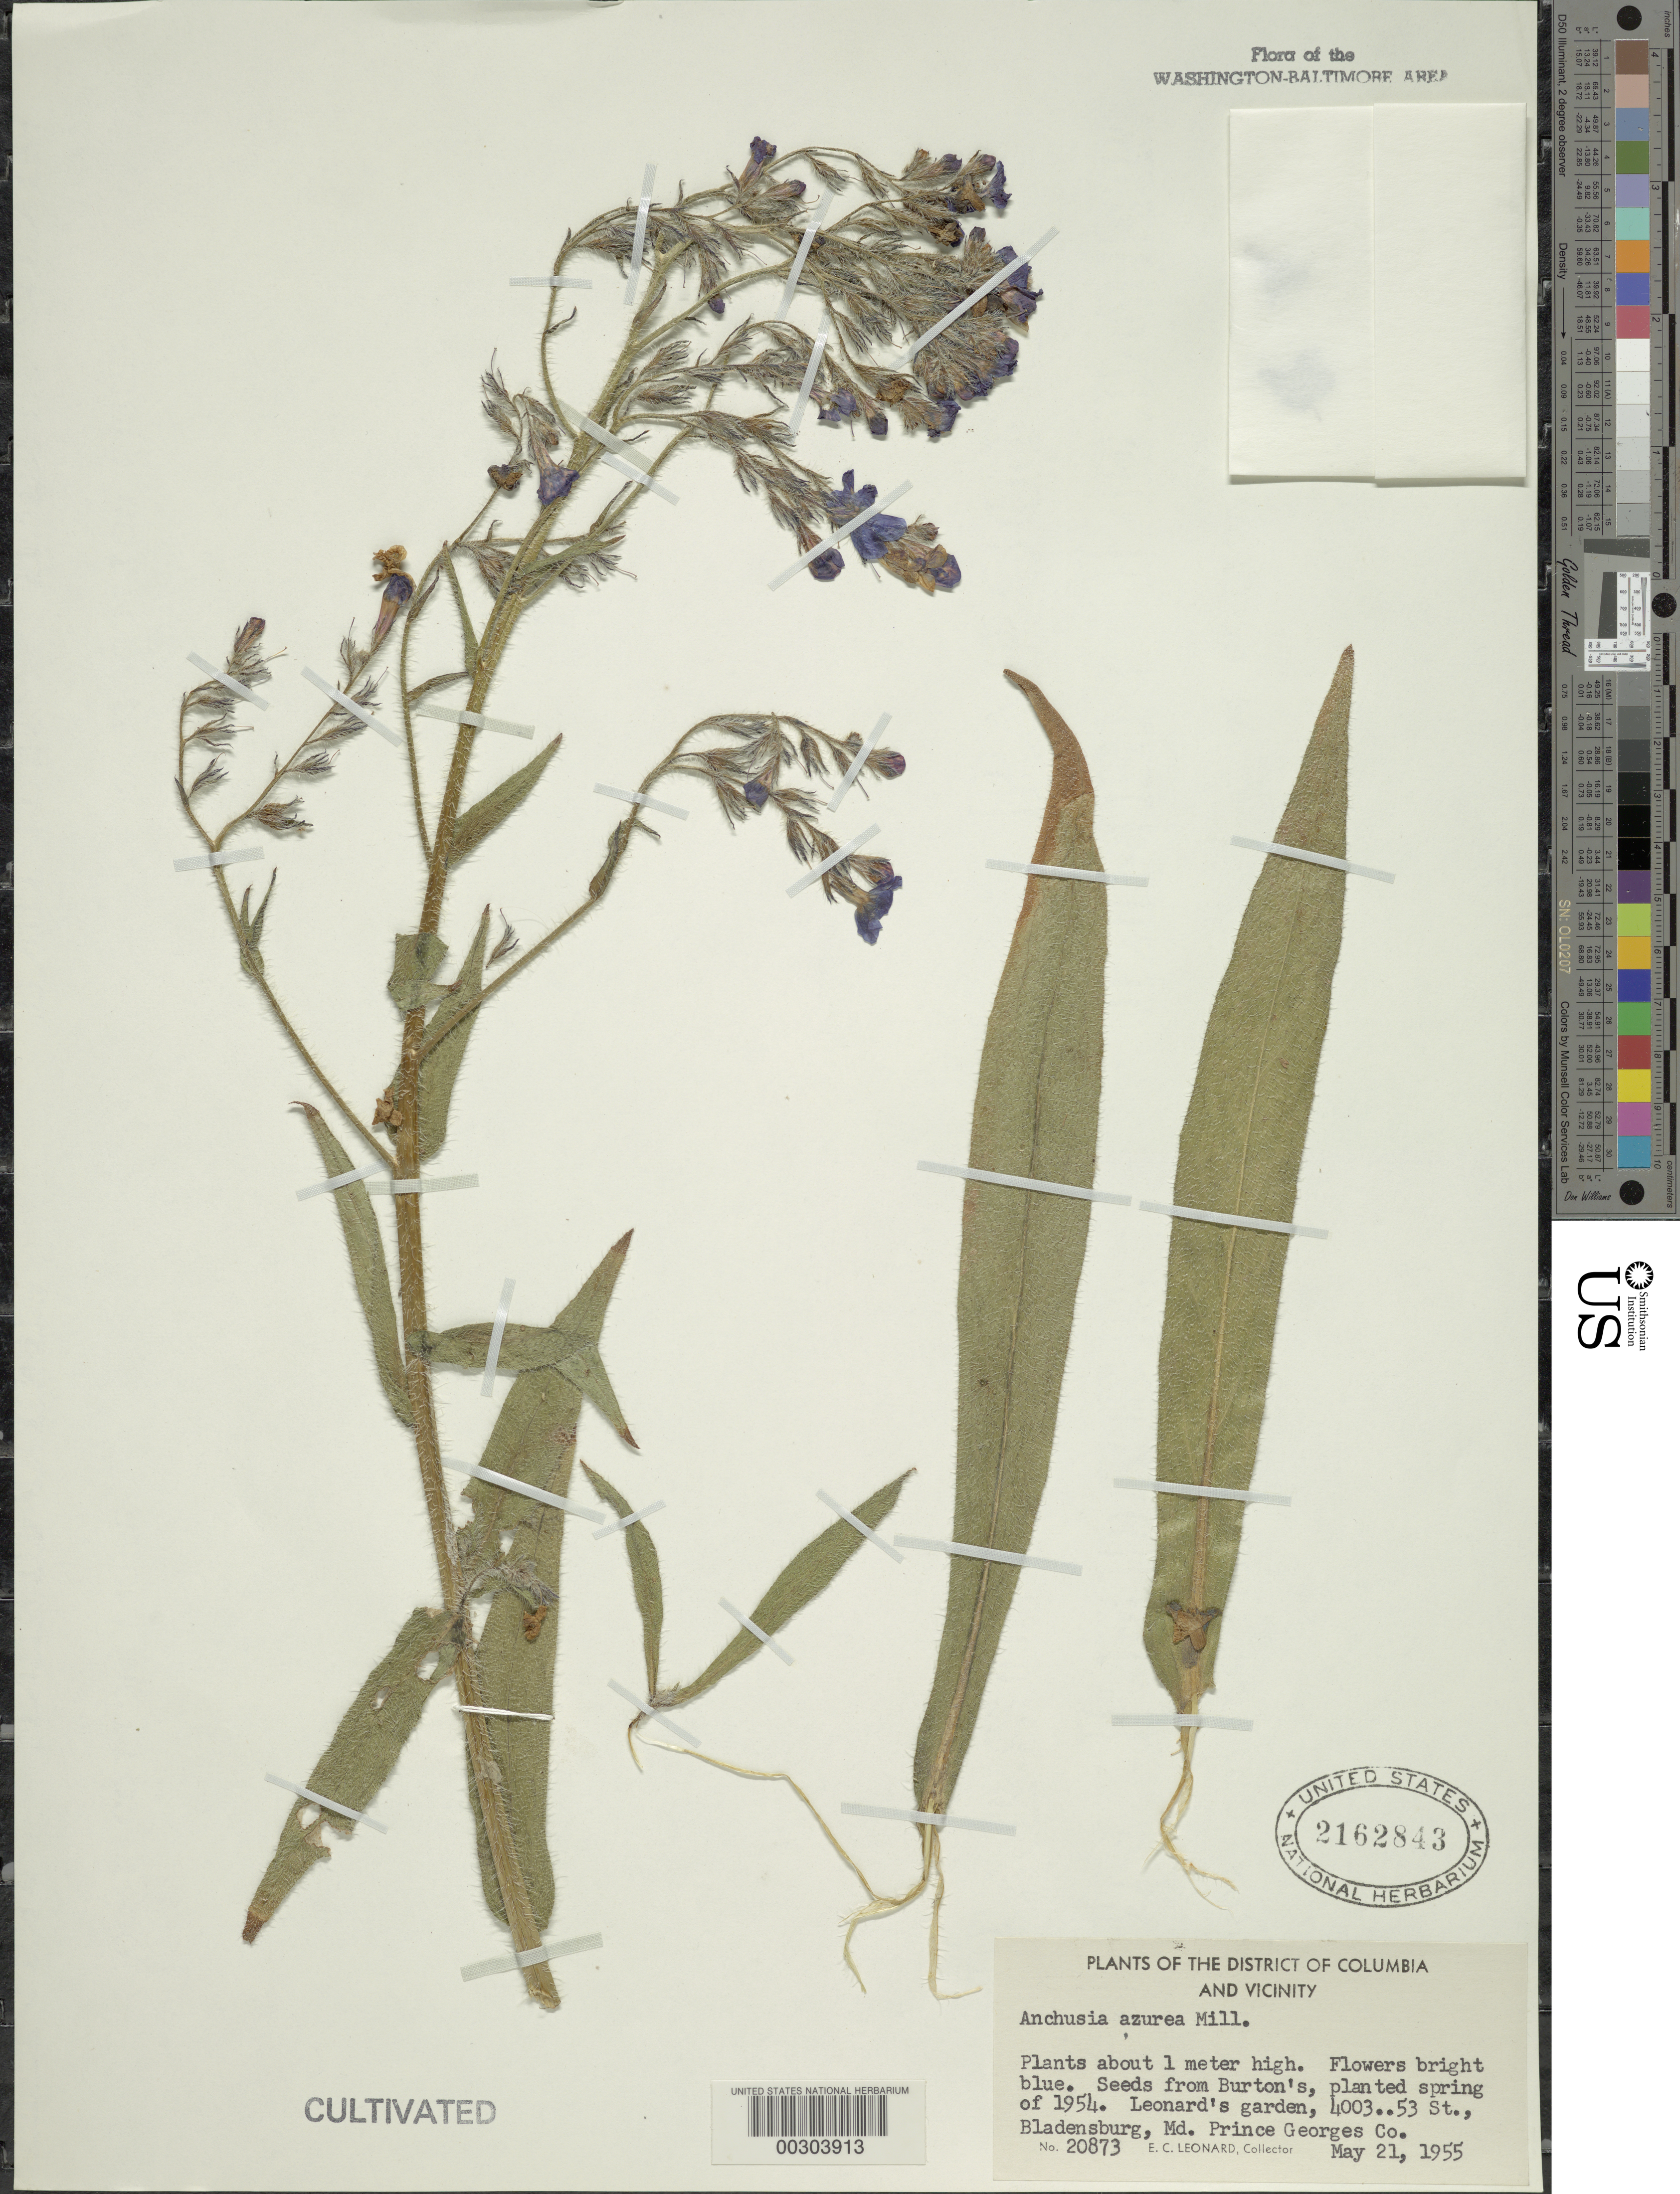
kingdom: Plantae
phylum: Tracheophyta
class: Magnoliopsida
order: Boraginales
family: Boraginaceae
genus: Anchusa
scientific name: Anchusa azurea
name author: Mill.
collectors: E. C. Leonard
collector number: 20873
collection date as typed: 21 May 1955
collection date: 1955-05-21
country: United States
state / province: Maryland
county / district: Prince George's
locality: Bladensburg, 4003 53 St, Leonard's garden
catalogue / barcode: US 2162843